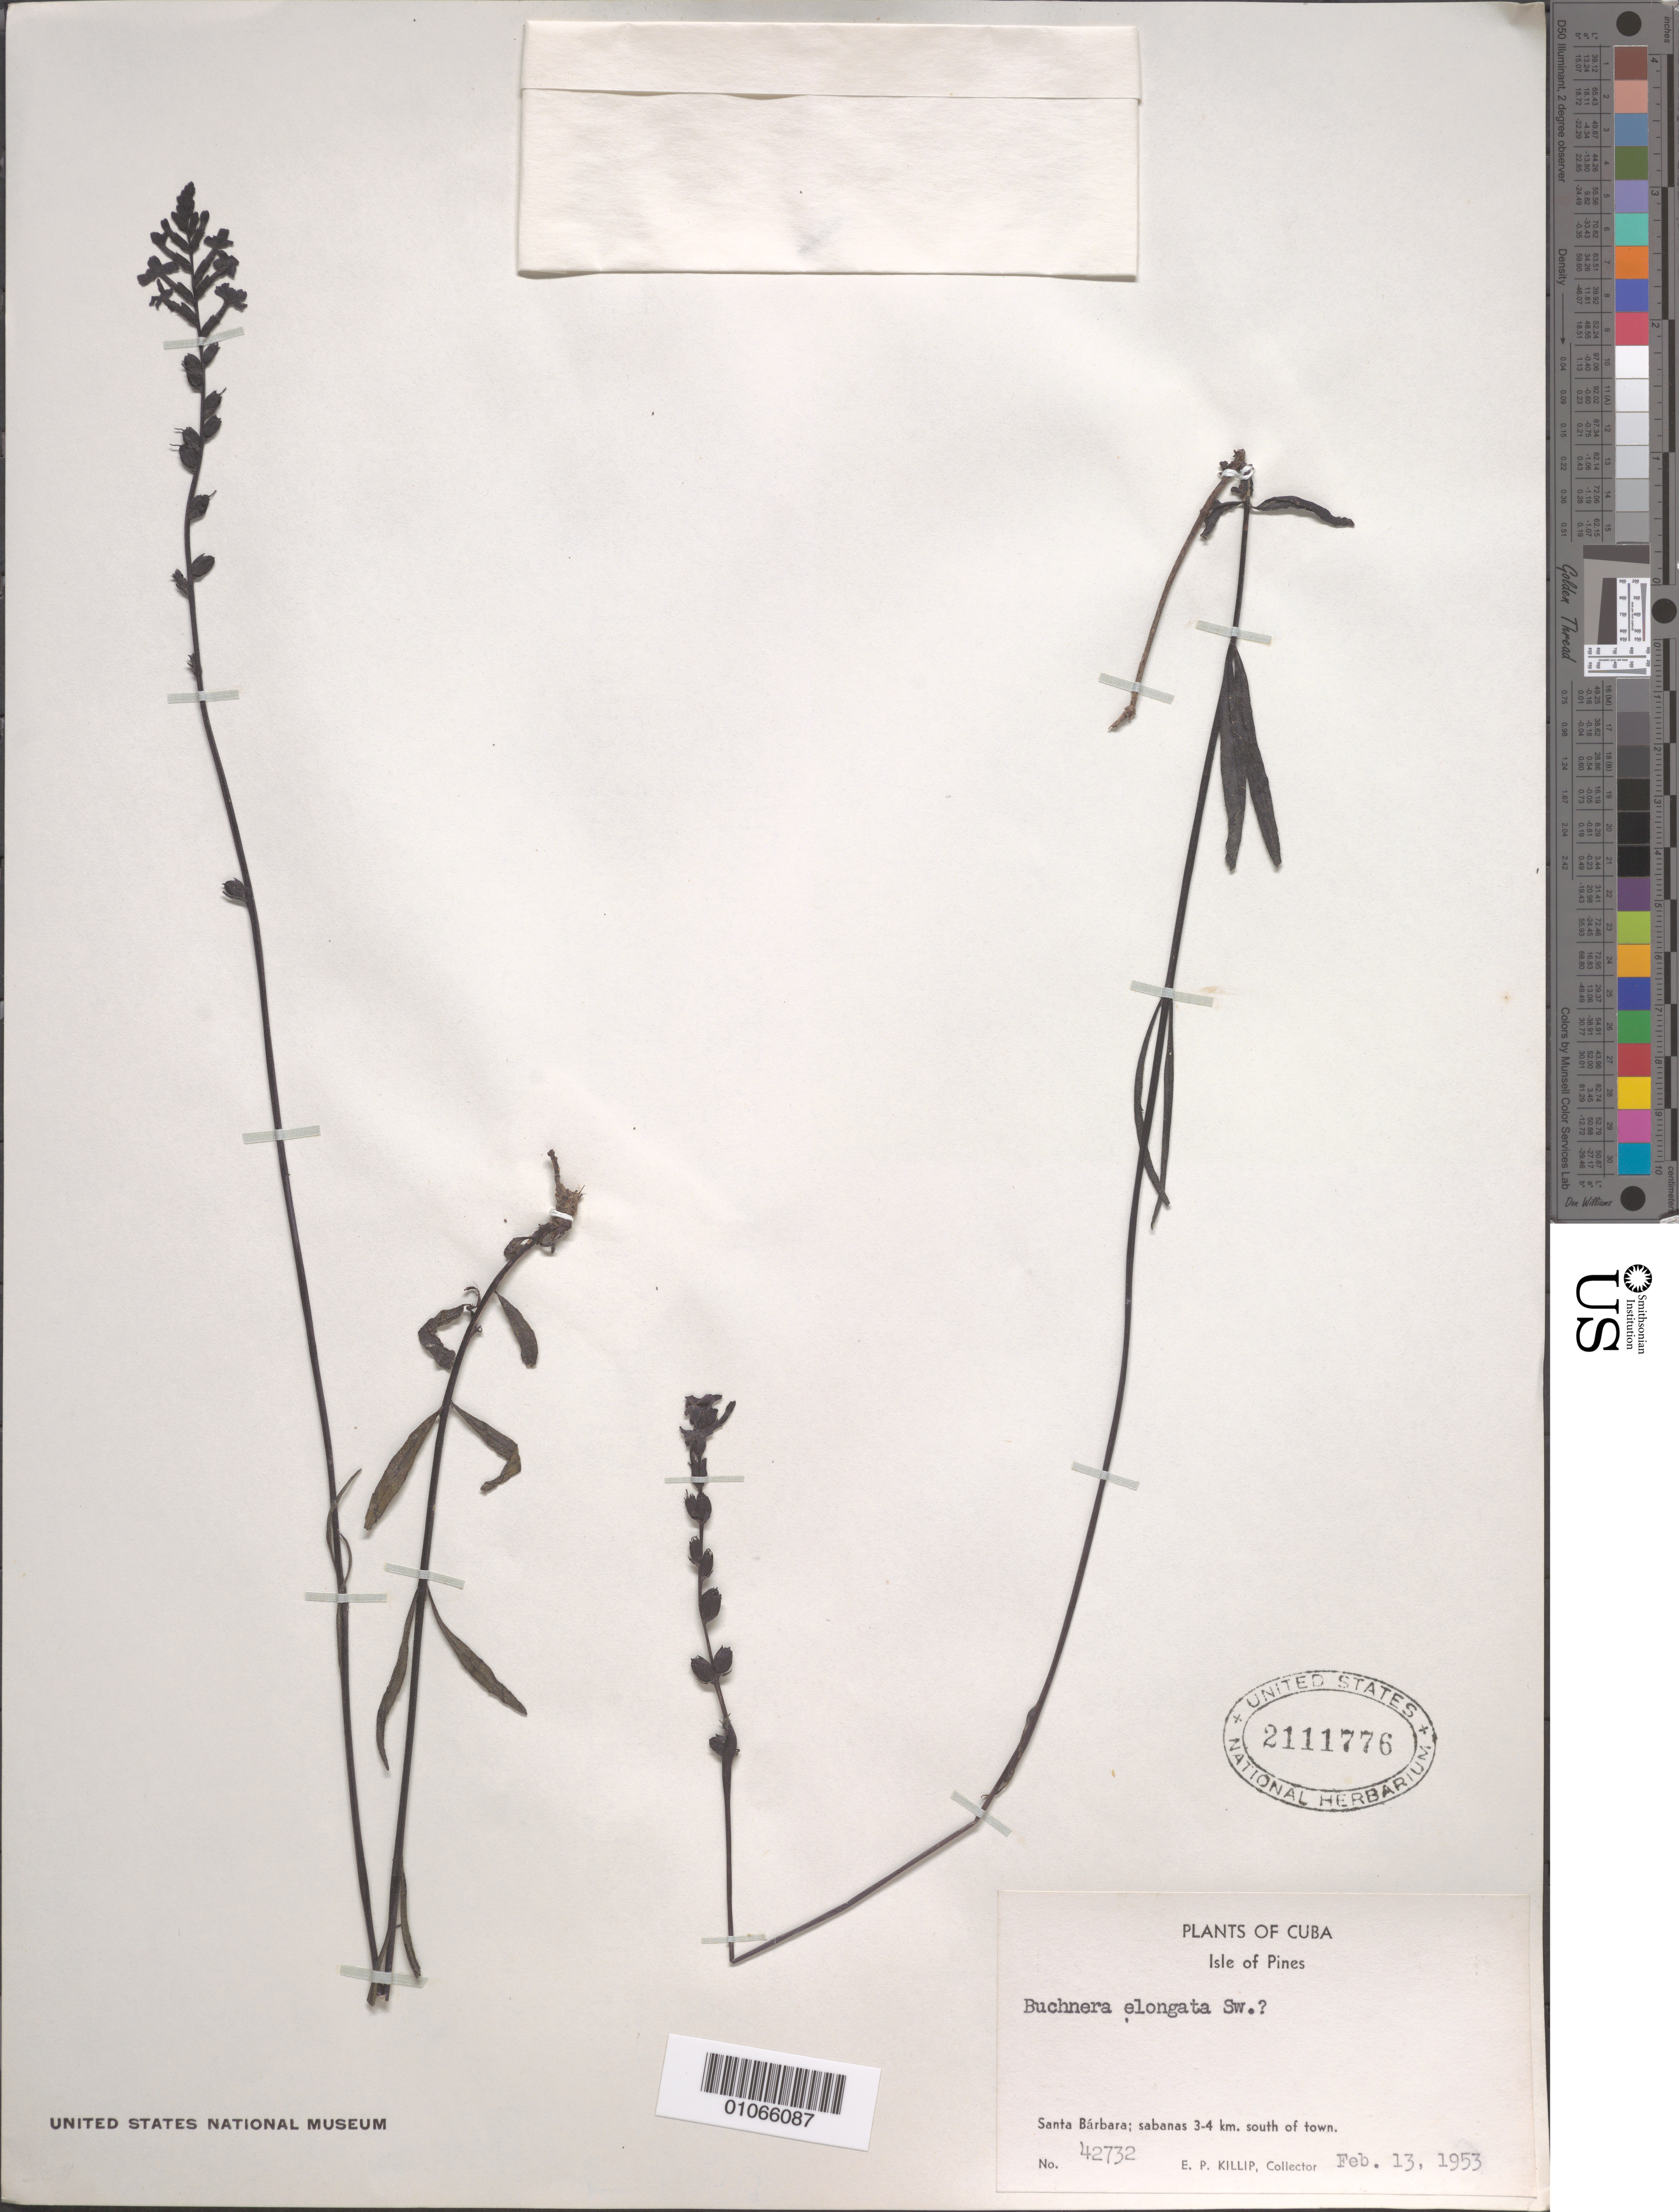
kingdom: Plantae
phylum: Tracheophyta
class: Magnoliopsida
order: Lamiales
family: Orobanchaceae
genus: Buchnera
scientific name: Buchnera elongata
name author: Sw.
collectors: E. P. Killip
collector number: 42732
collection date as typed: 13 Feb 1953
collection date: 1953-02-13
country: Cuba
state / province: Isla de La Juventud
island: Isla de la Juventud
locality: Isle of Pines, Santa Barbara, savannahs 3-4 km south of town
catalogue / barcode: US 2111776